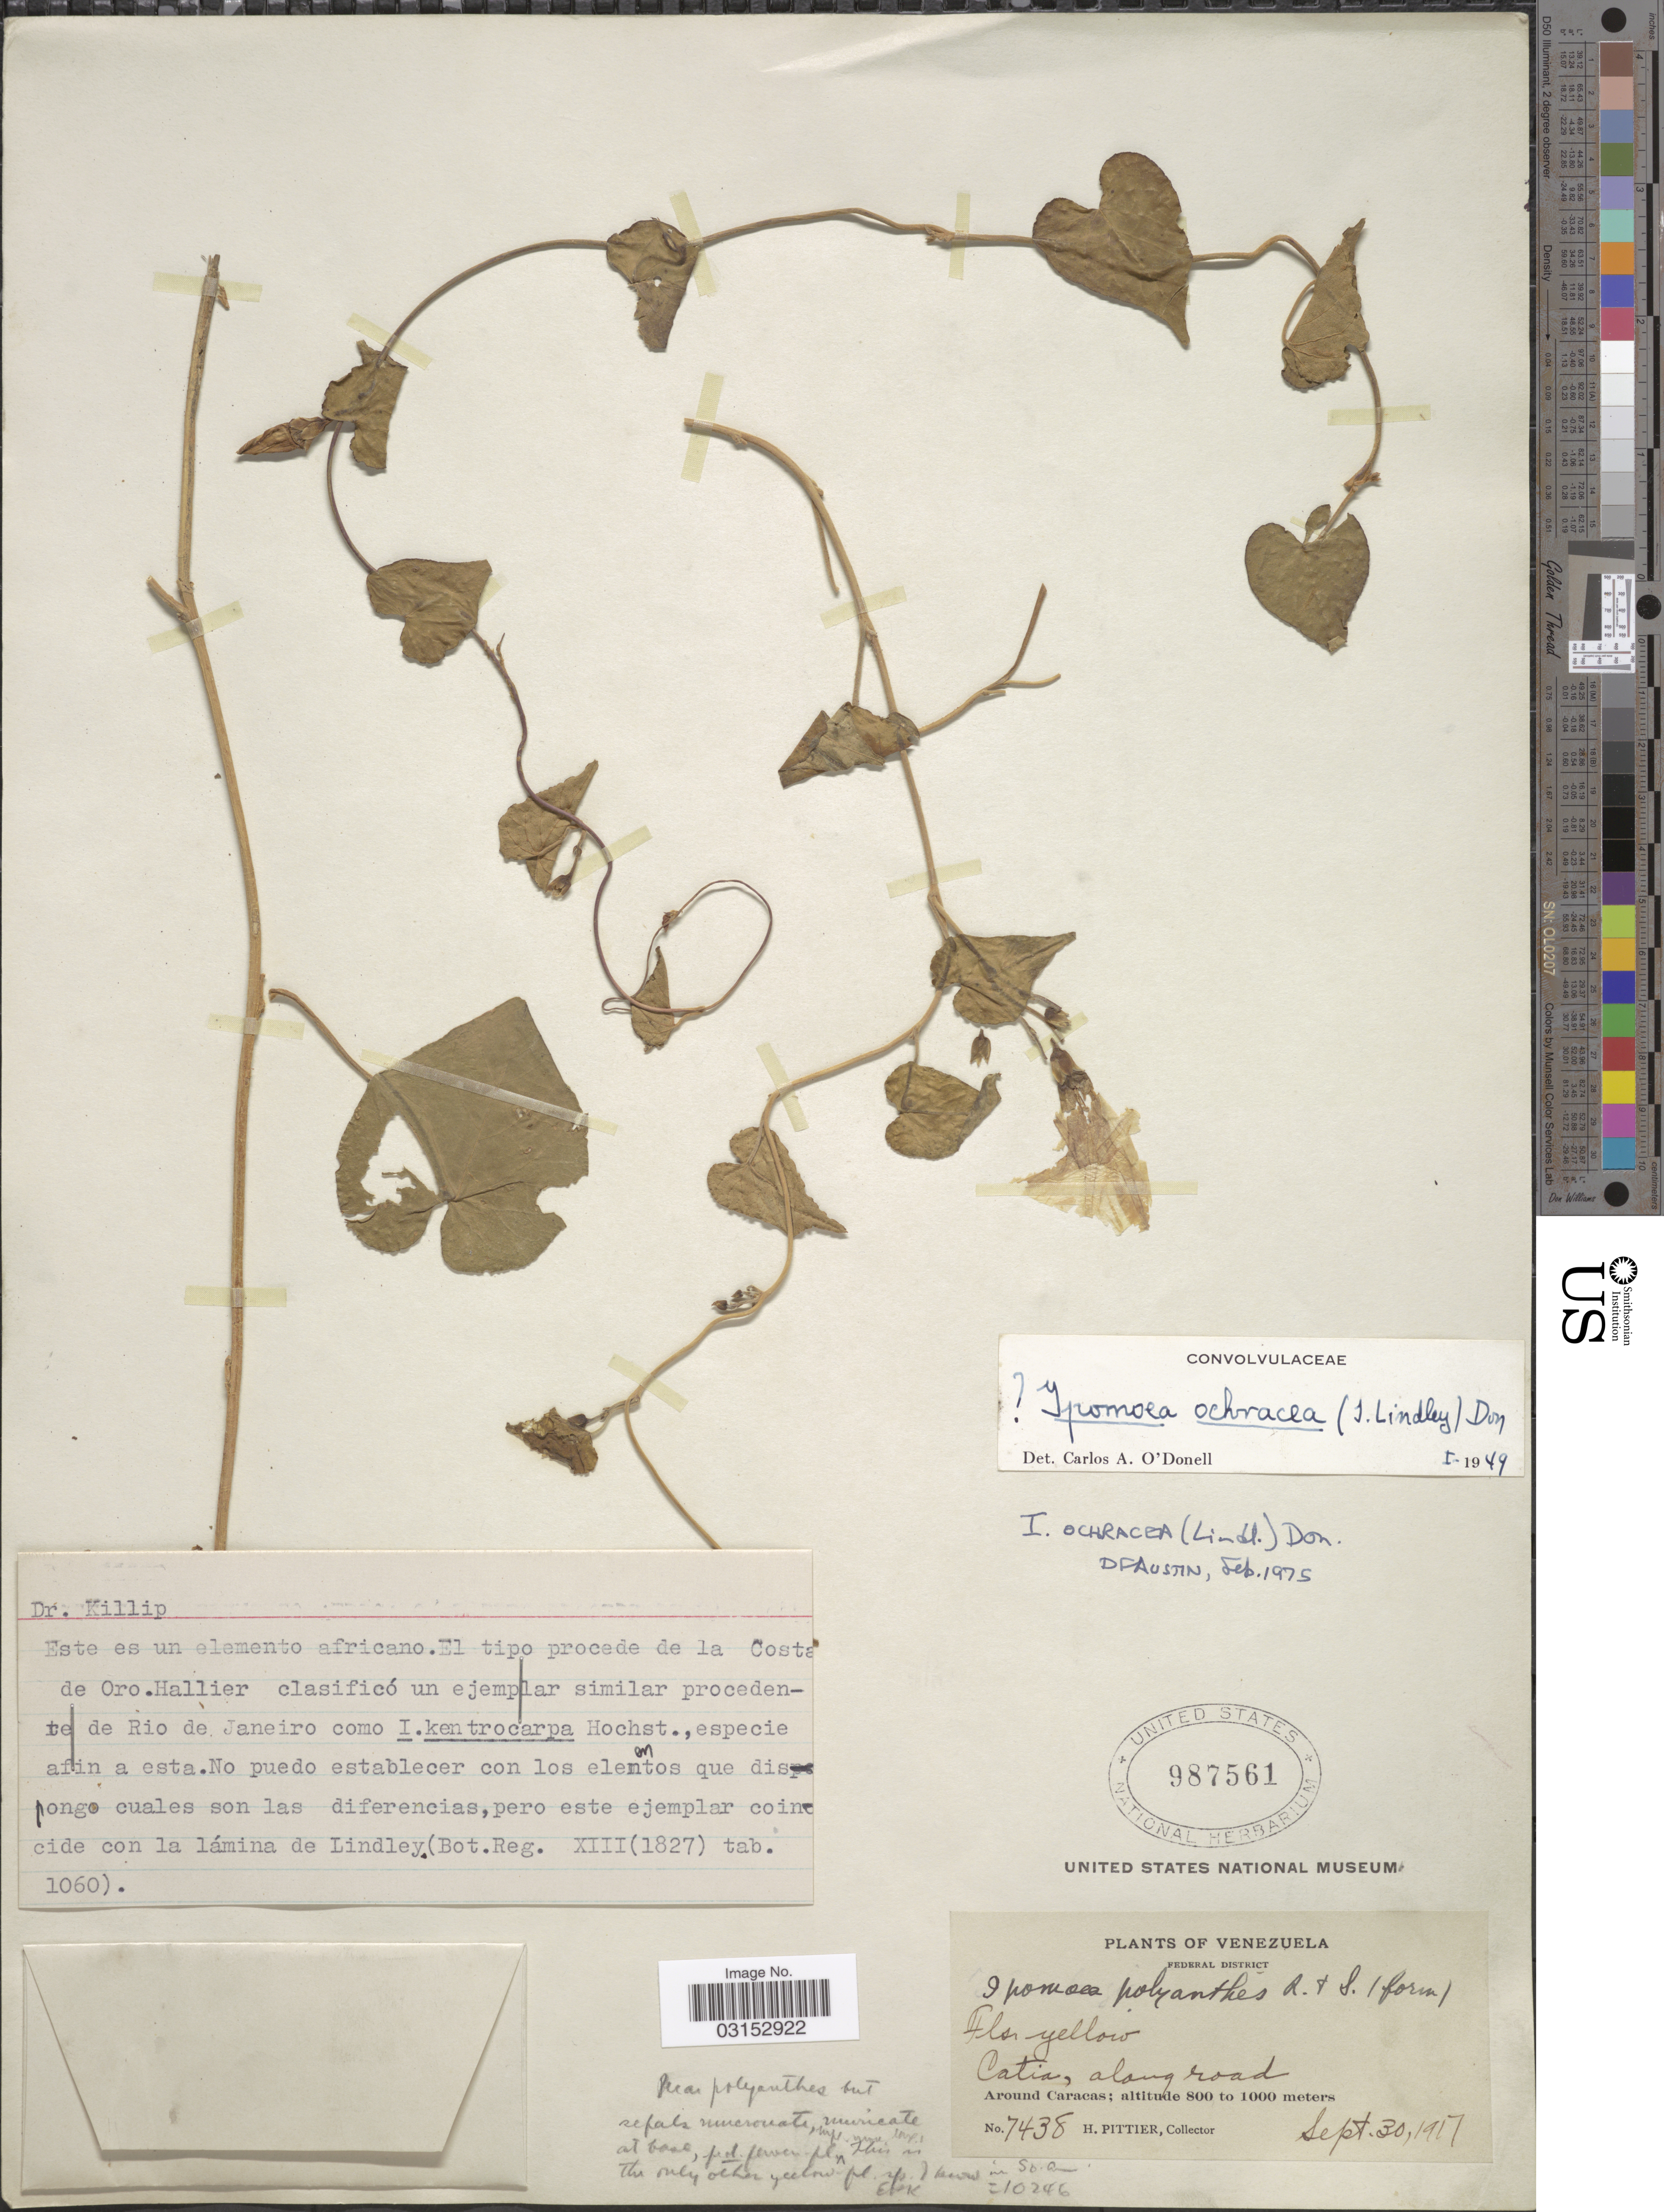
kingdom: Plantae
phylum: Tracheophyta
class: Magnoliopsida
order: Solanales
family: Convolvulaceae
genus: Ipomoea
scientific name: Ipomoea ochracea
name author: (Lindl.) G. Don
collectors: H. F. Pittier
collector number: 7438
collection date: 1917-09-30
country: Venezuela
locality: Federal District. Catia, along road. Around Caracas.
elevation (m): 800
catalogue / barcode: US 987561